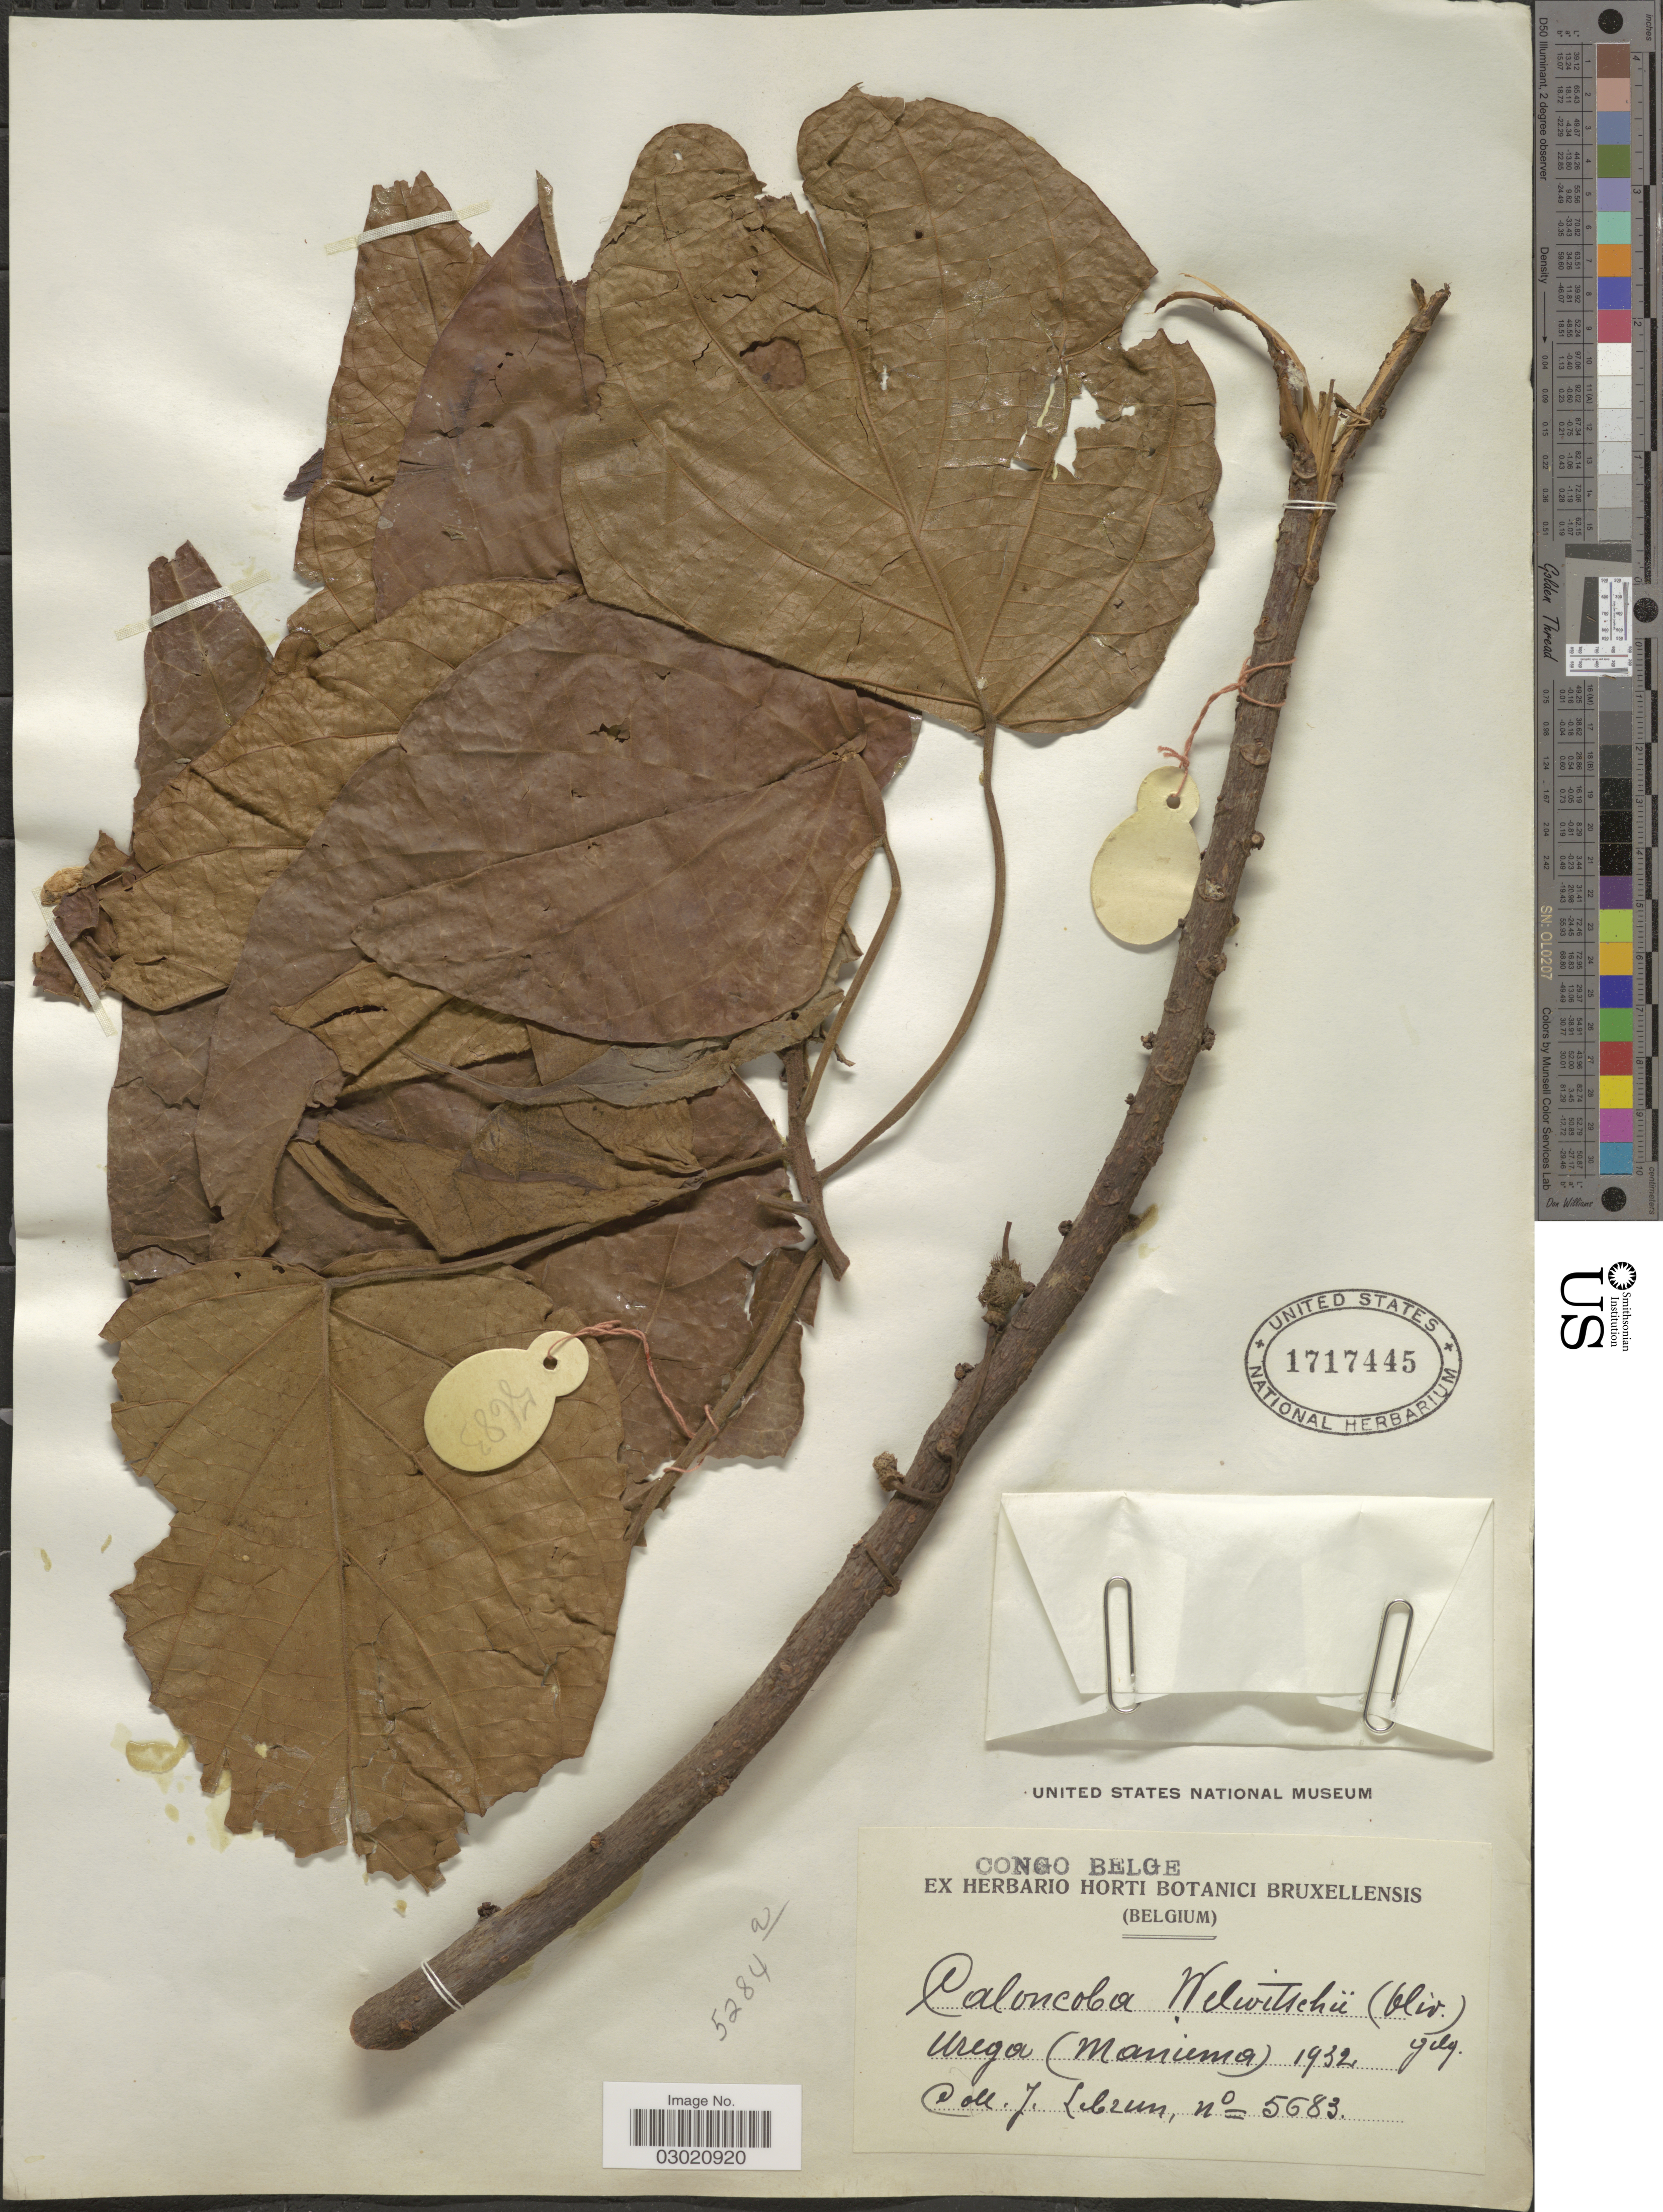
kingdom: Plantae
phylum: Tracheophyta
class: Magnoliopsida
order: Malpighiales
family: Achariaceae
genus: Caloncoba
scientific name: Caloncoba welwitschii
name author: (Oliv.) Gilg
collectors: J. A. Lebrun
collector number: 5683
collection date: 1932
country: Congo, Democratic Republic of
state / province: Maniema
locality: Urega.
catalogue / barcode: US 1717445